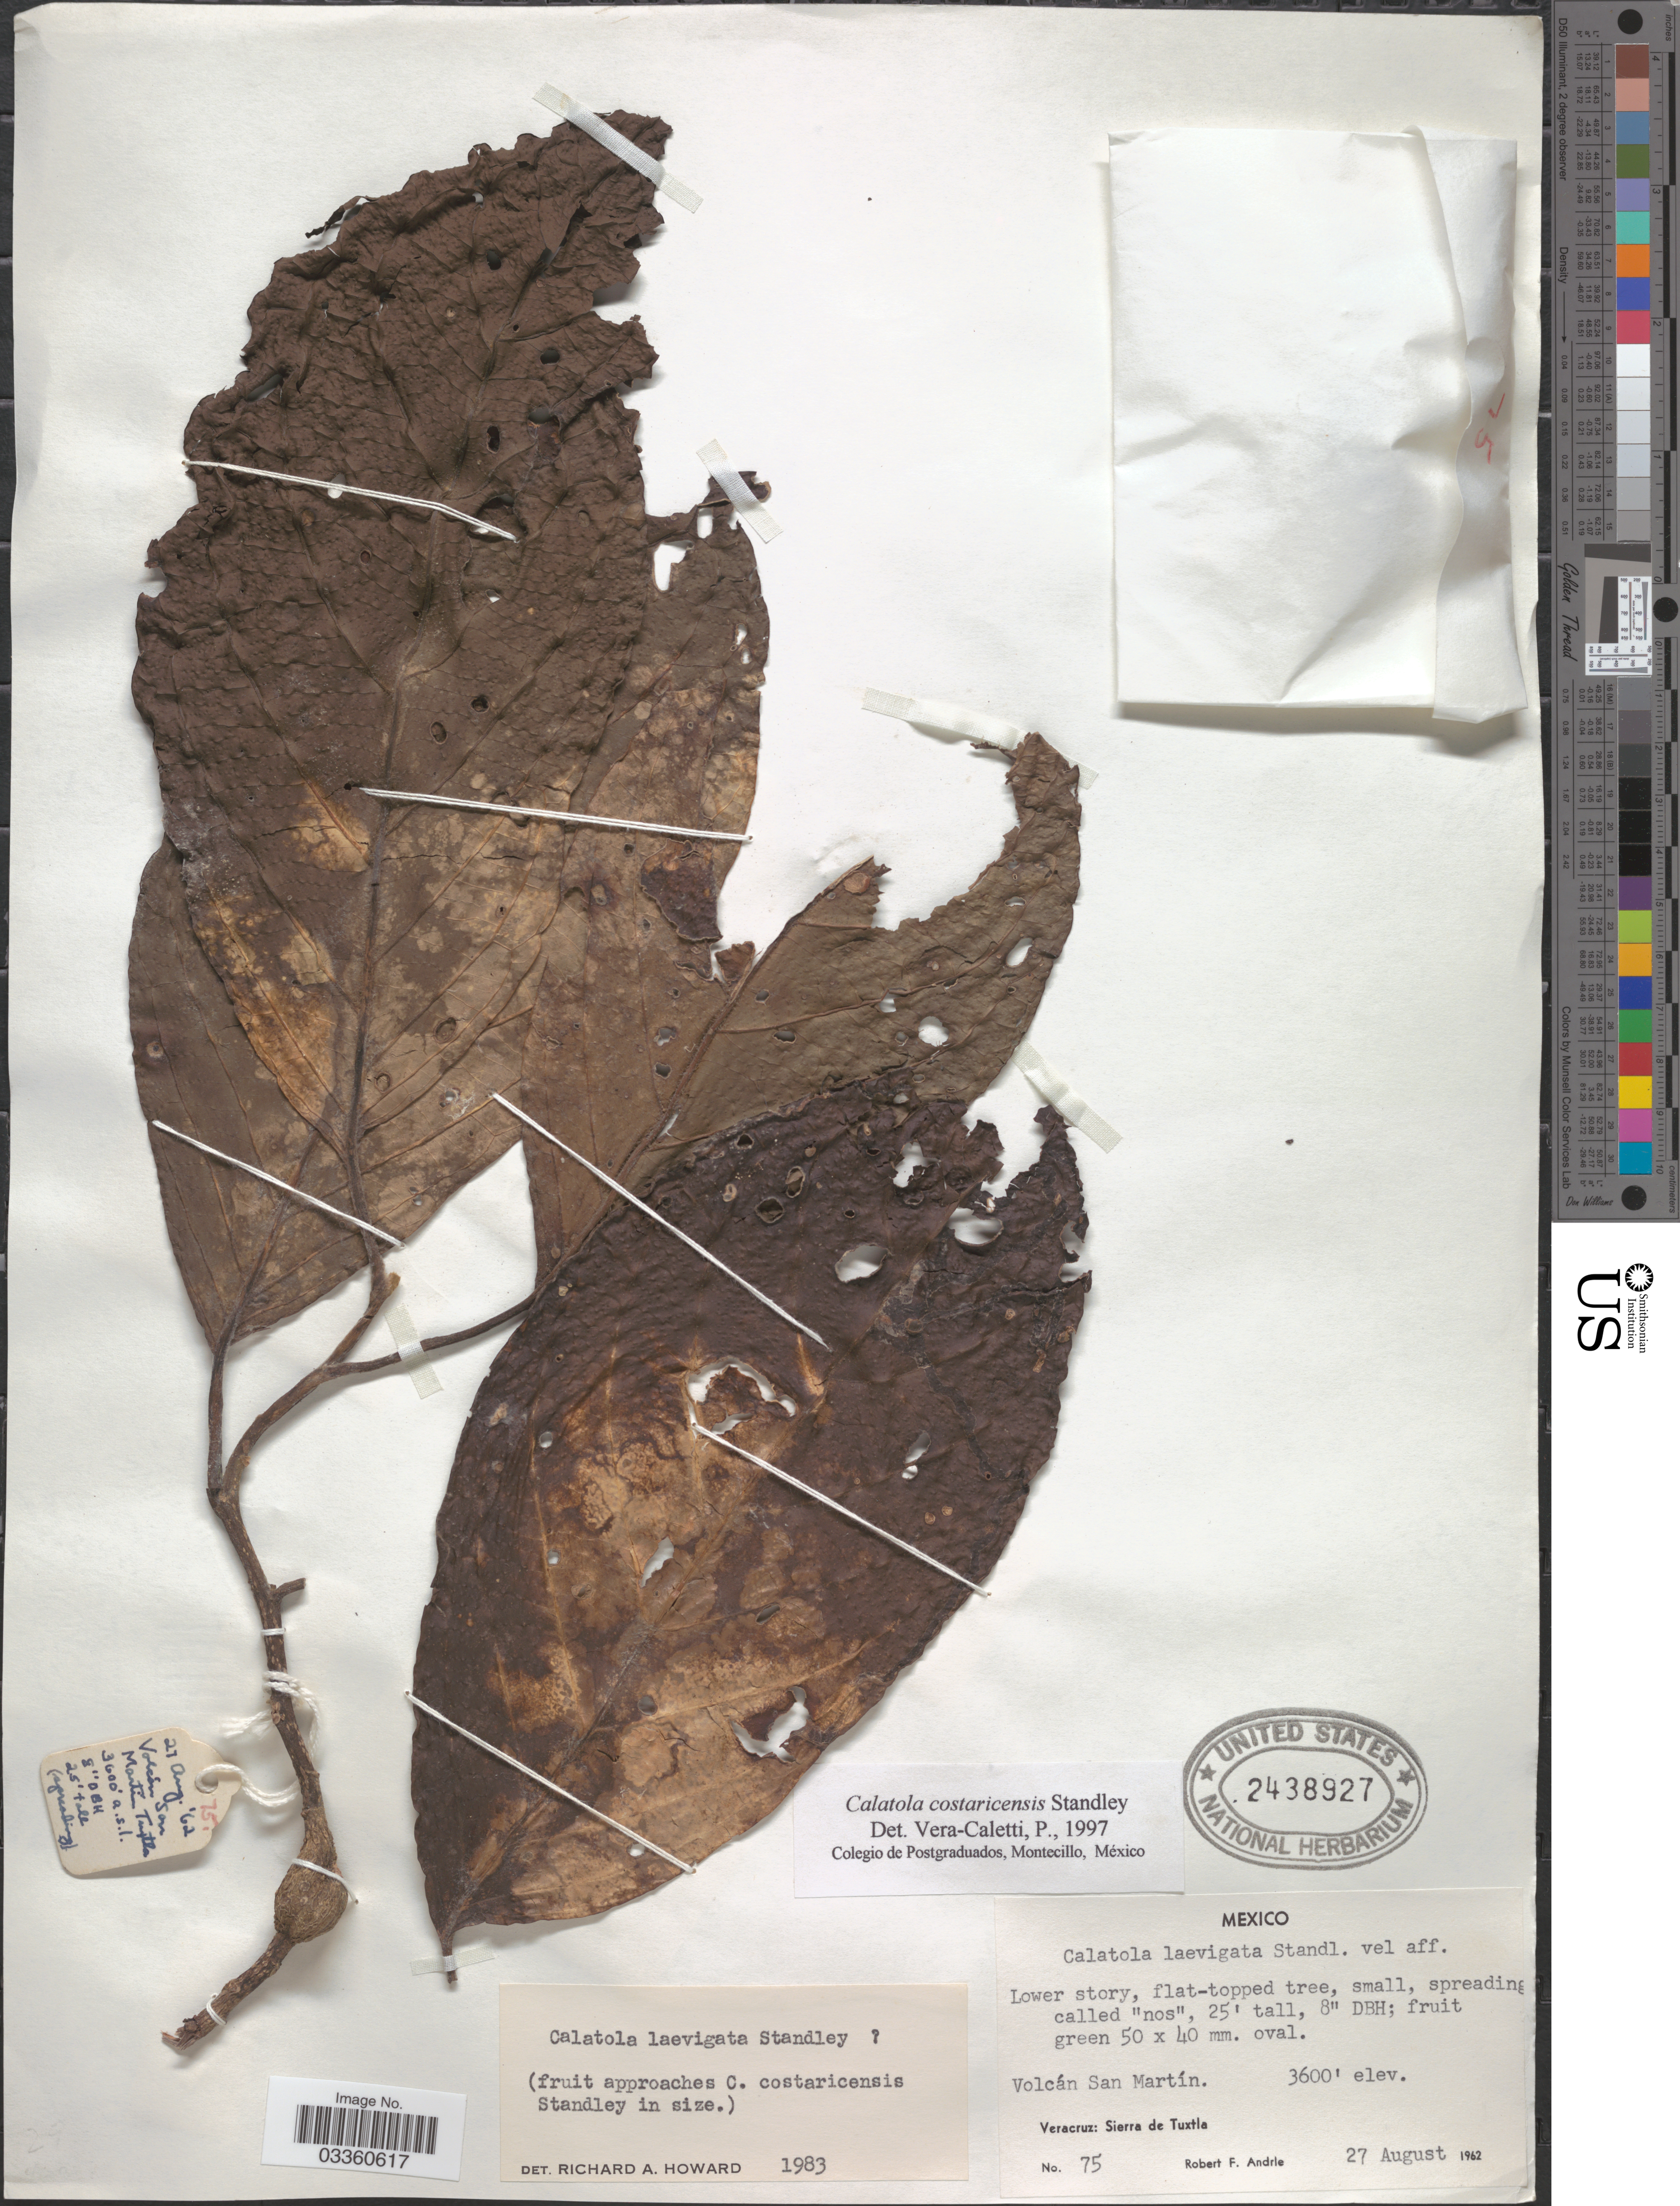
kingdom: Plantae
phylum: Tracheophyta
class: Magnoliopsida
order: Metteniusales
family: Metteniusaceae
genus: Calatola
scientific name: Calatola costaricensis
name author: Standl.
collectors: R. Andrle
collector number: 75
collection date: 1962-08-27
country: Mexico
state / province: Veracruz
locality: Volcán San Martín, Veracruz: Sierra de Tuxtla.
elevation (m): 1097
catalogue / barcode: US 2438927